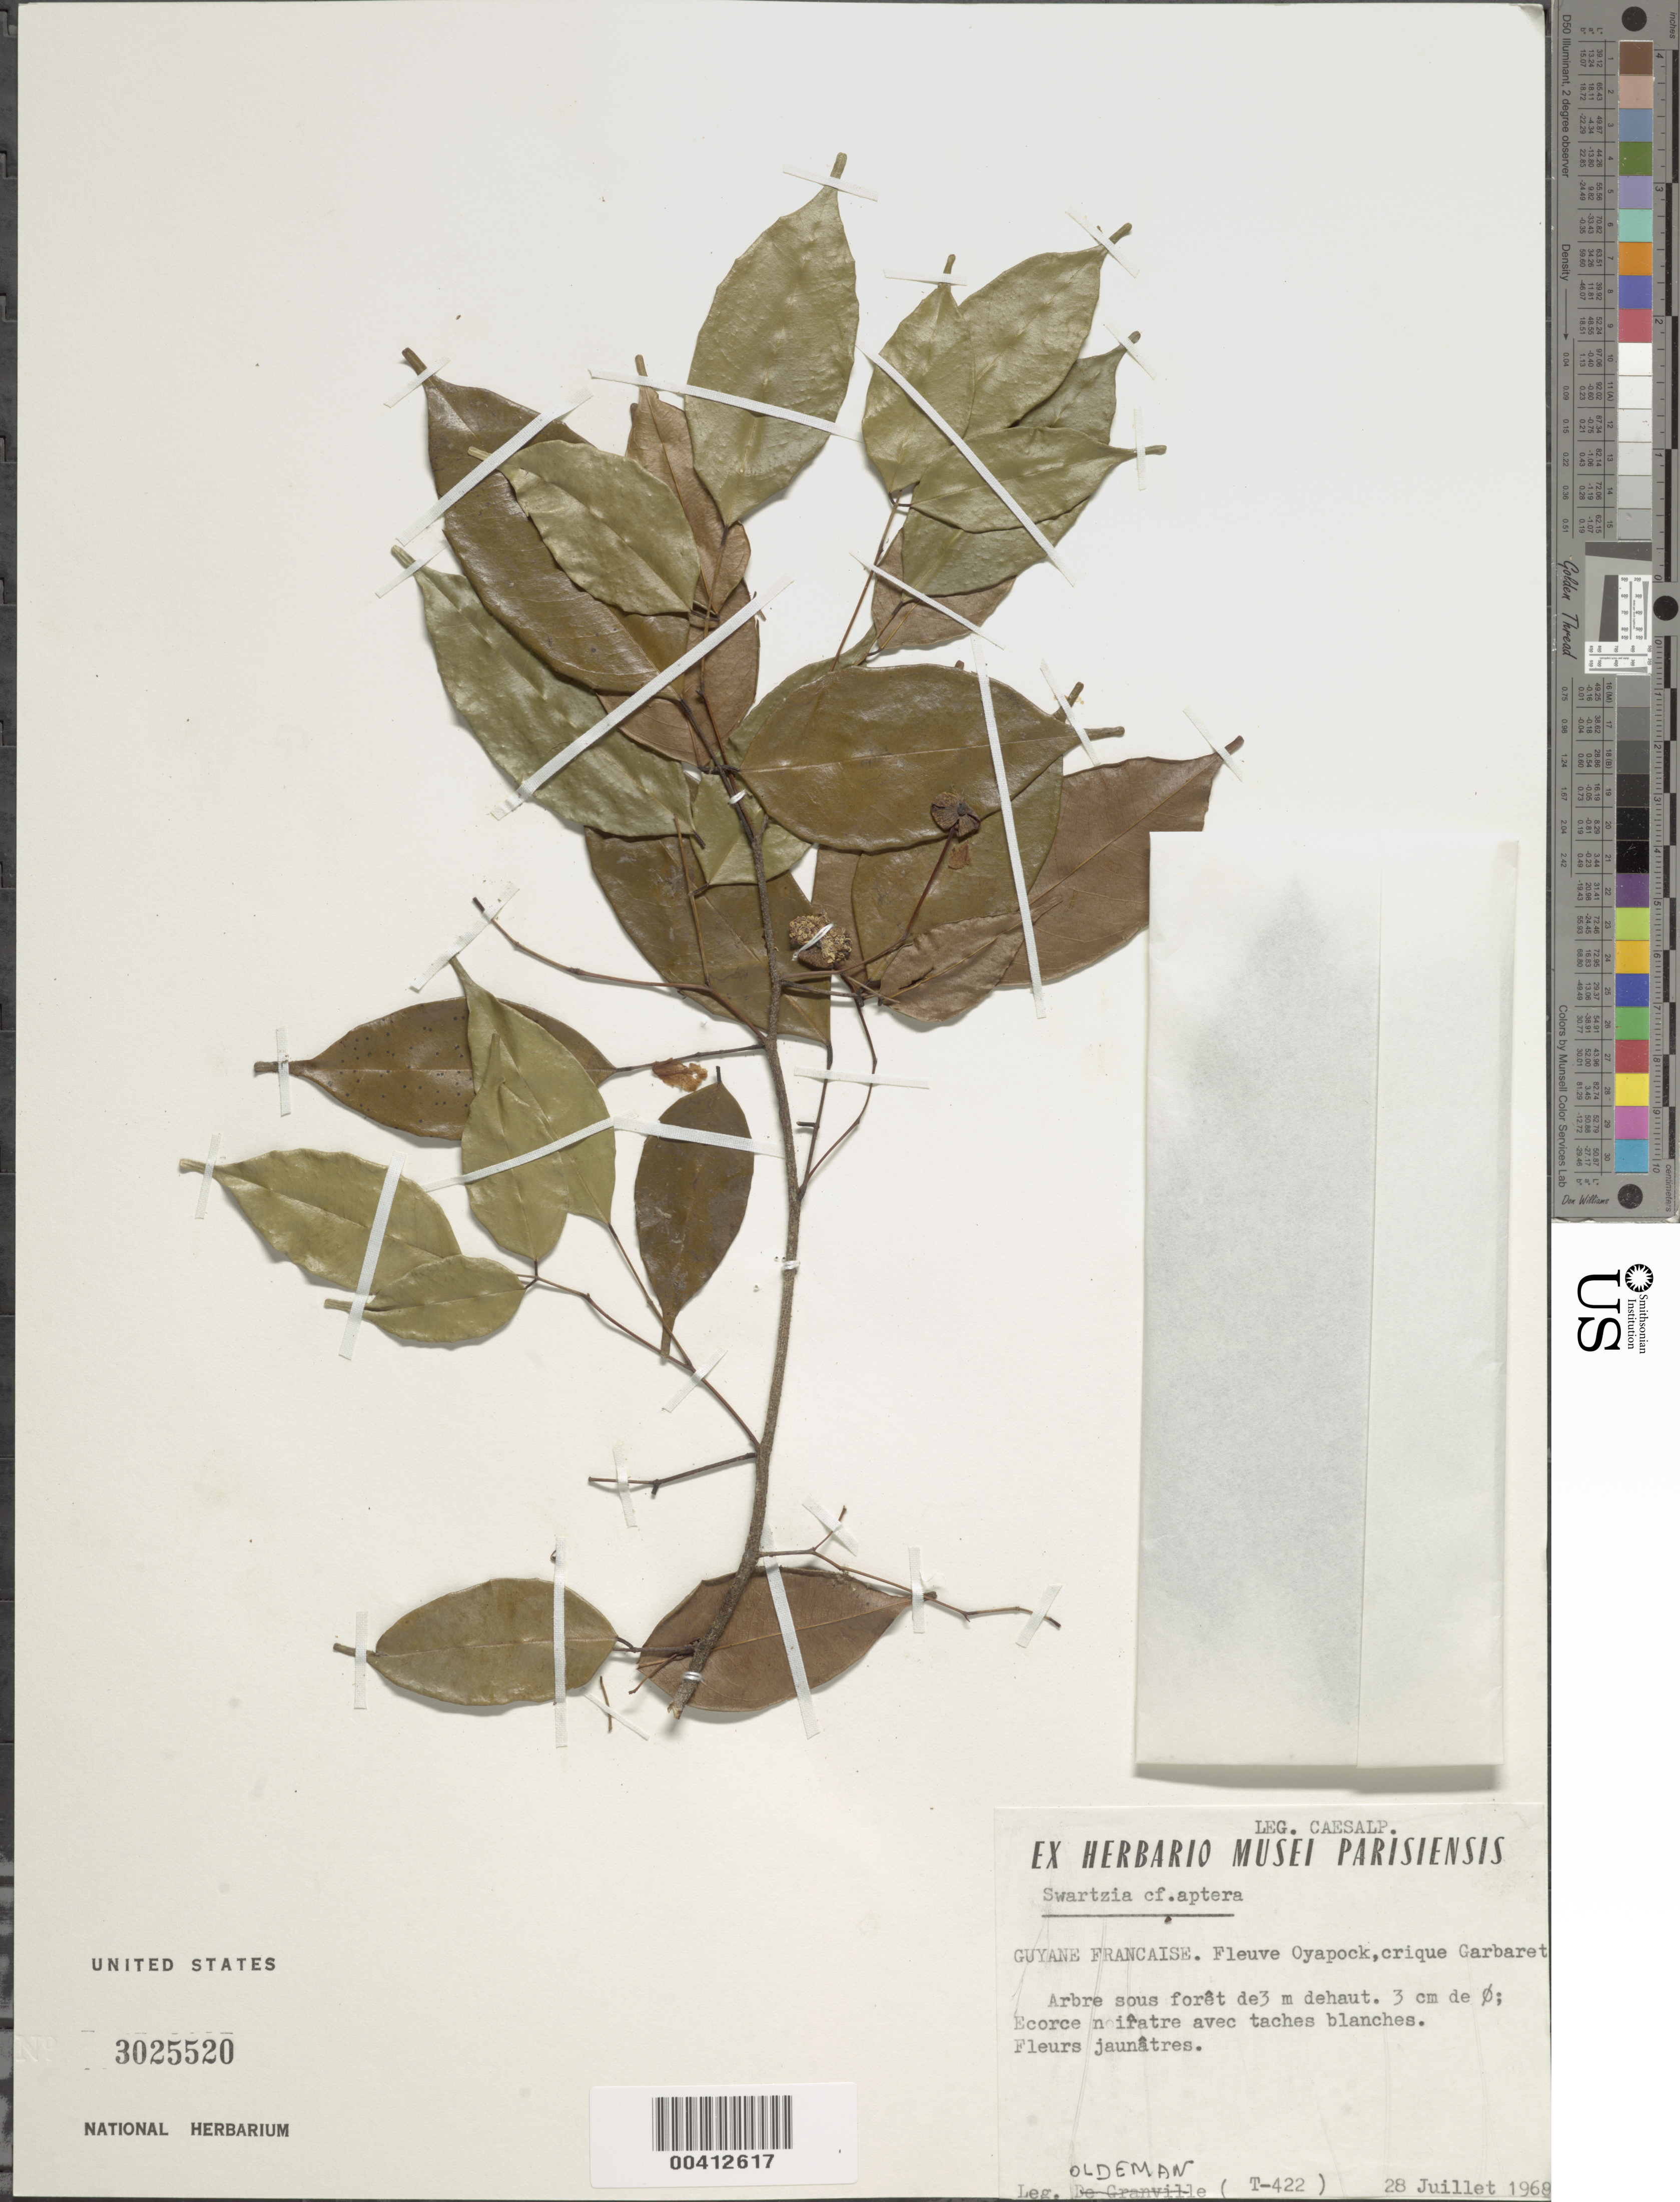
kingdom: Plantae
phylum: Tracheophyta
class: Magnoliopsida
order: Fabales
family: Fabaceae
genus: Swartzia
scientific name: Swartzia aptera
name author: DC.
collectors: R. Oldeman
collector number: T-422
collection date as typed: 28 Jul 1968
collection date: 1968-07-28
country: French Guiana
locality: Fleuve oyapock, crique garbaret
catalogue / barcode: US 3025520